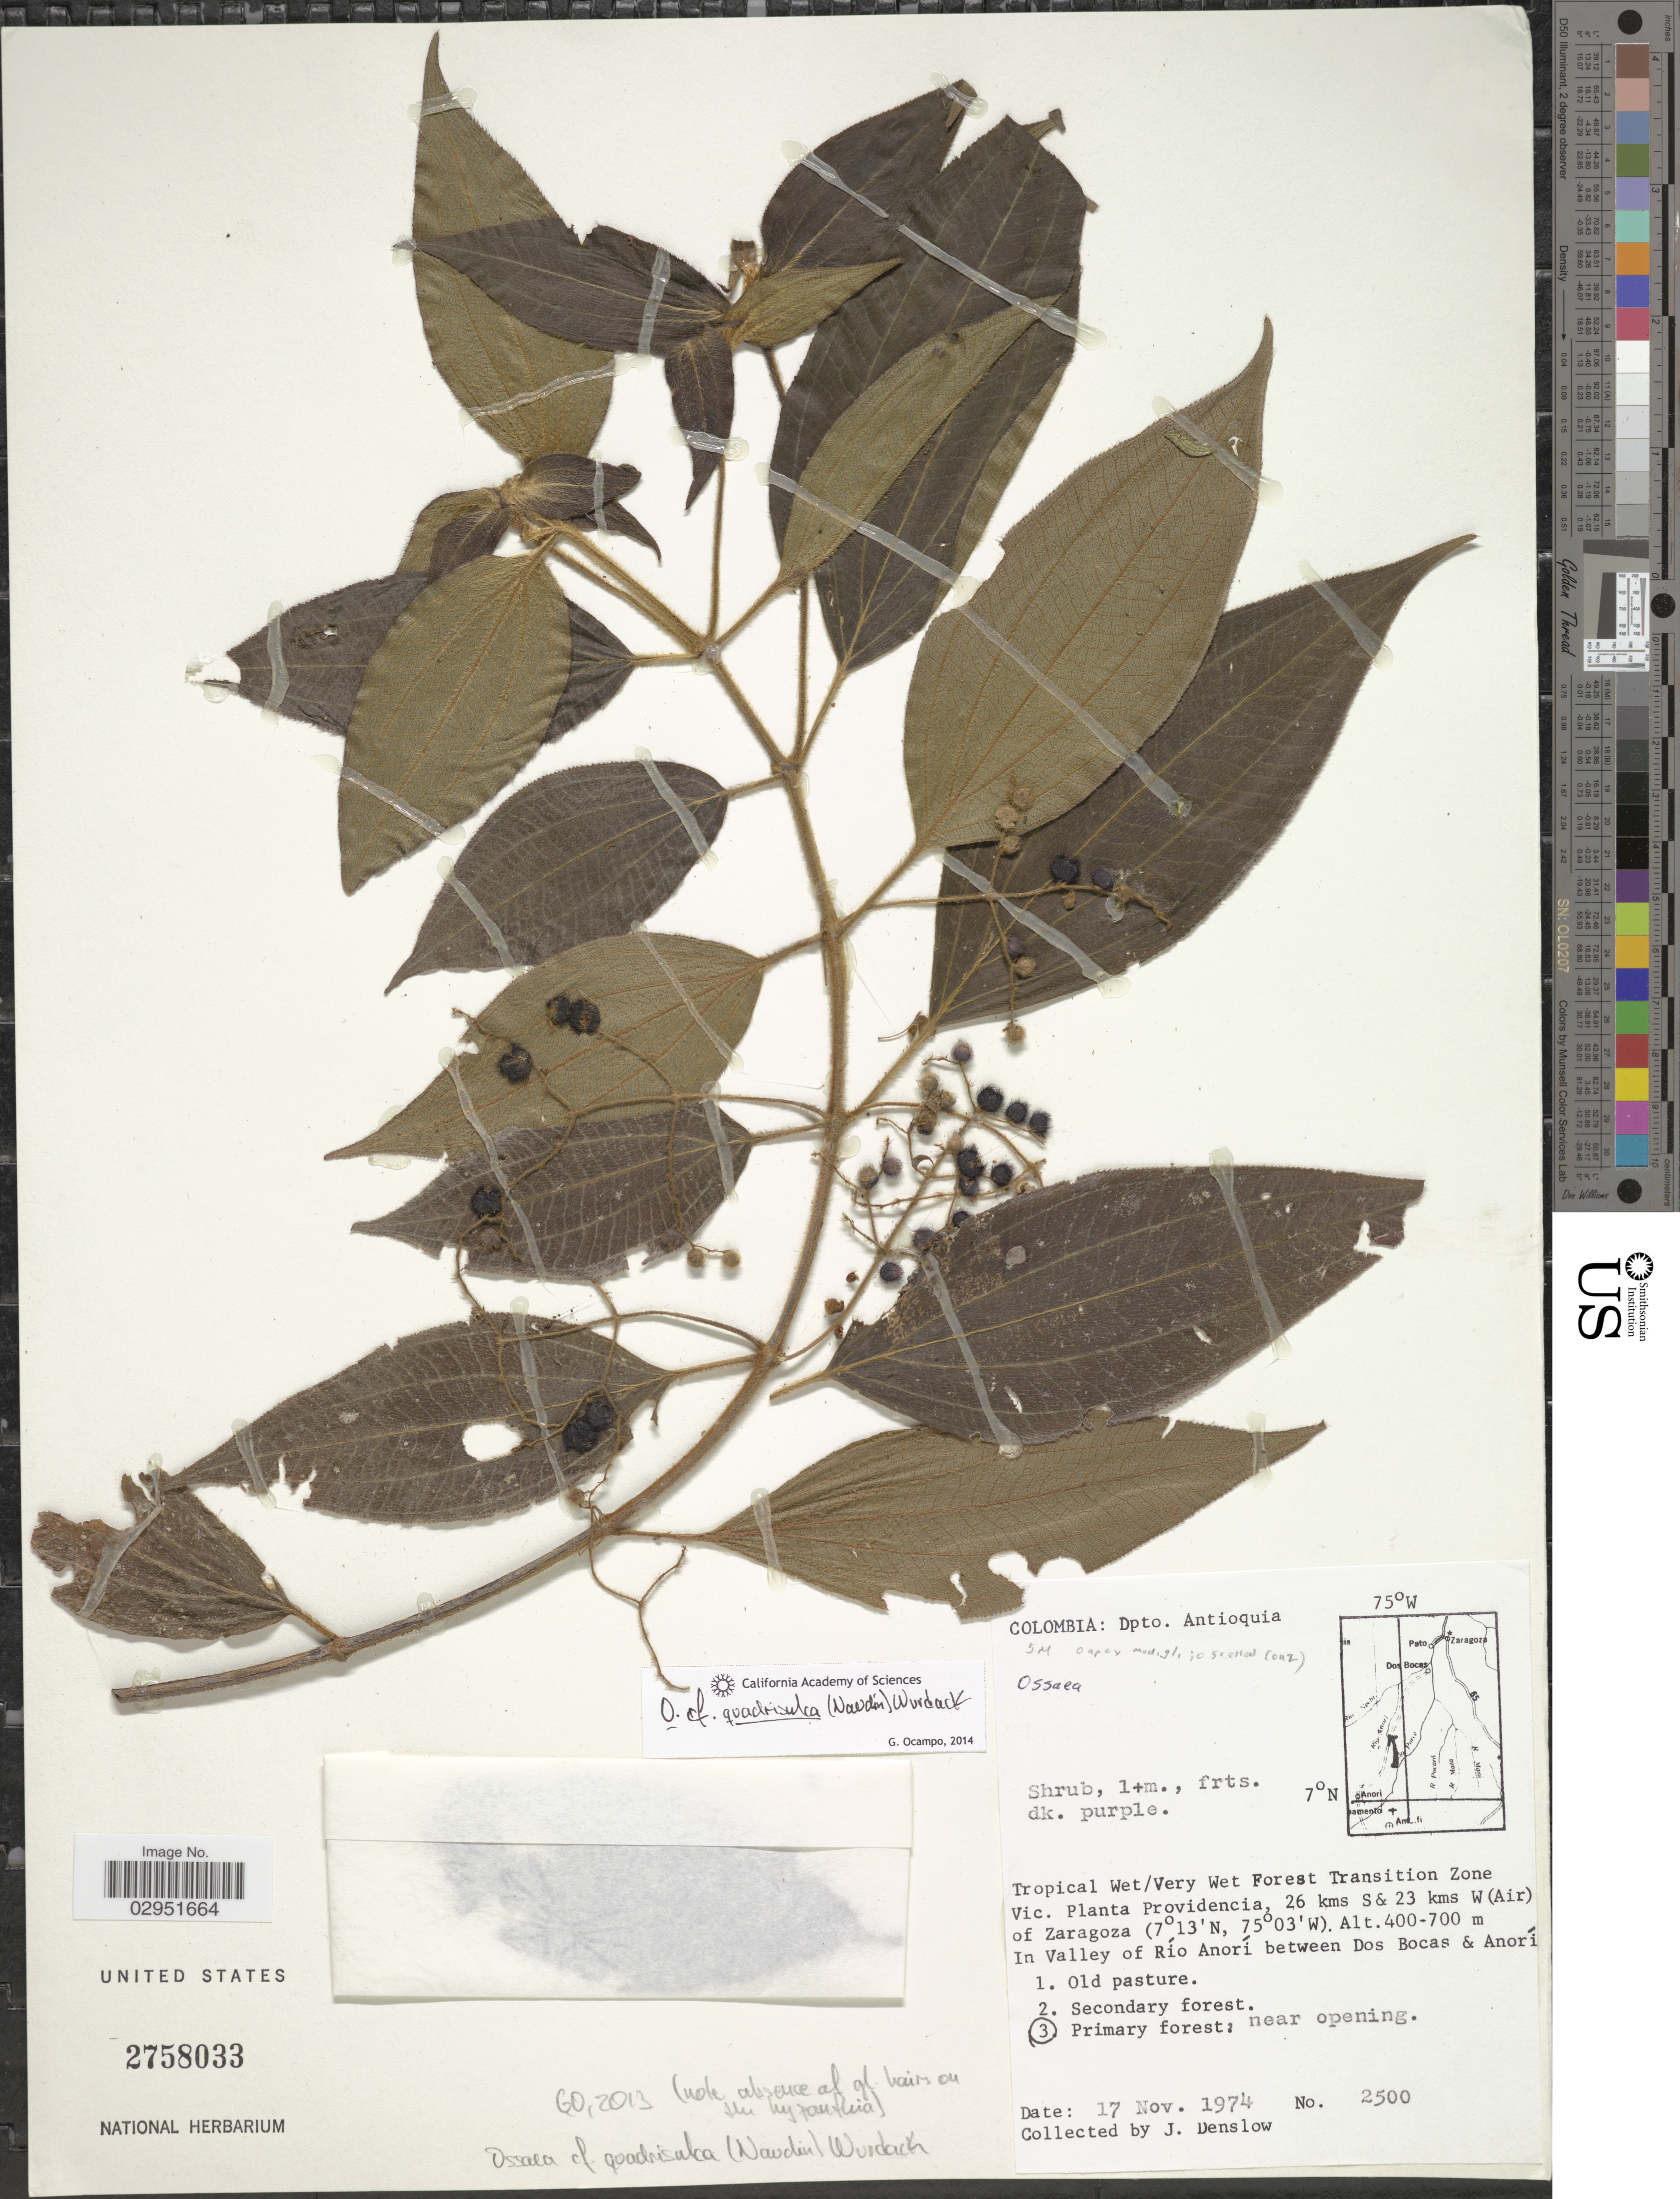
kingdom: Plantae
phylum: Tracheophyta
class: Magnoliopsida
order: Myrtales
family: Melastomataceae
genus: Ossaea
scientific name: Ossaea quadrisulca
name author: (Naudin) Wurdack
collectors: J. Denslow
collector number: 2500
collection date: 1974-11-17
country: Colombia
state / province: Antioquia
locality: Dpto. Antioquia. Vic. Planta Providencia, 26 kms S & 23 kms W (Air) of Zaragoza. In Valley of Río Anorí between Dos Bocas & Anorí.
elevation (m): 400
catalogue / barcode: US 2758033